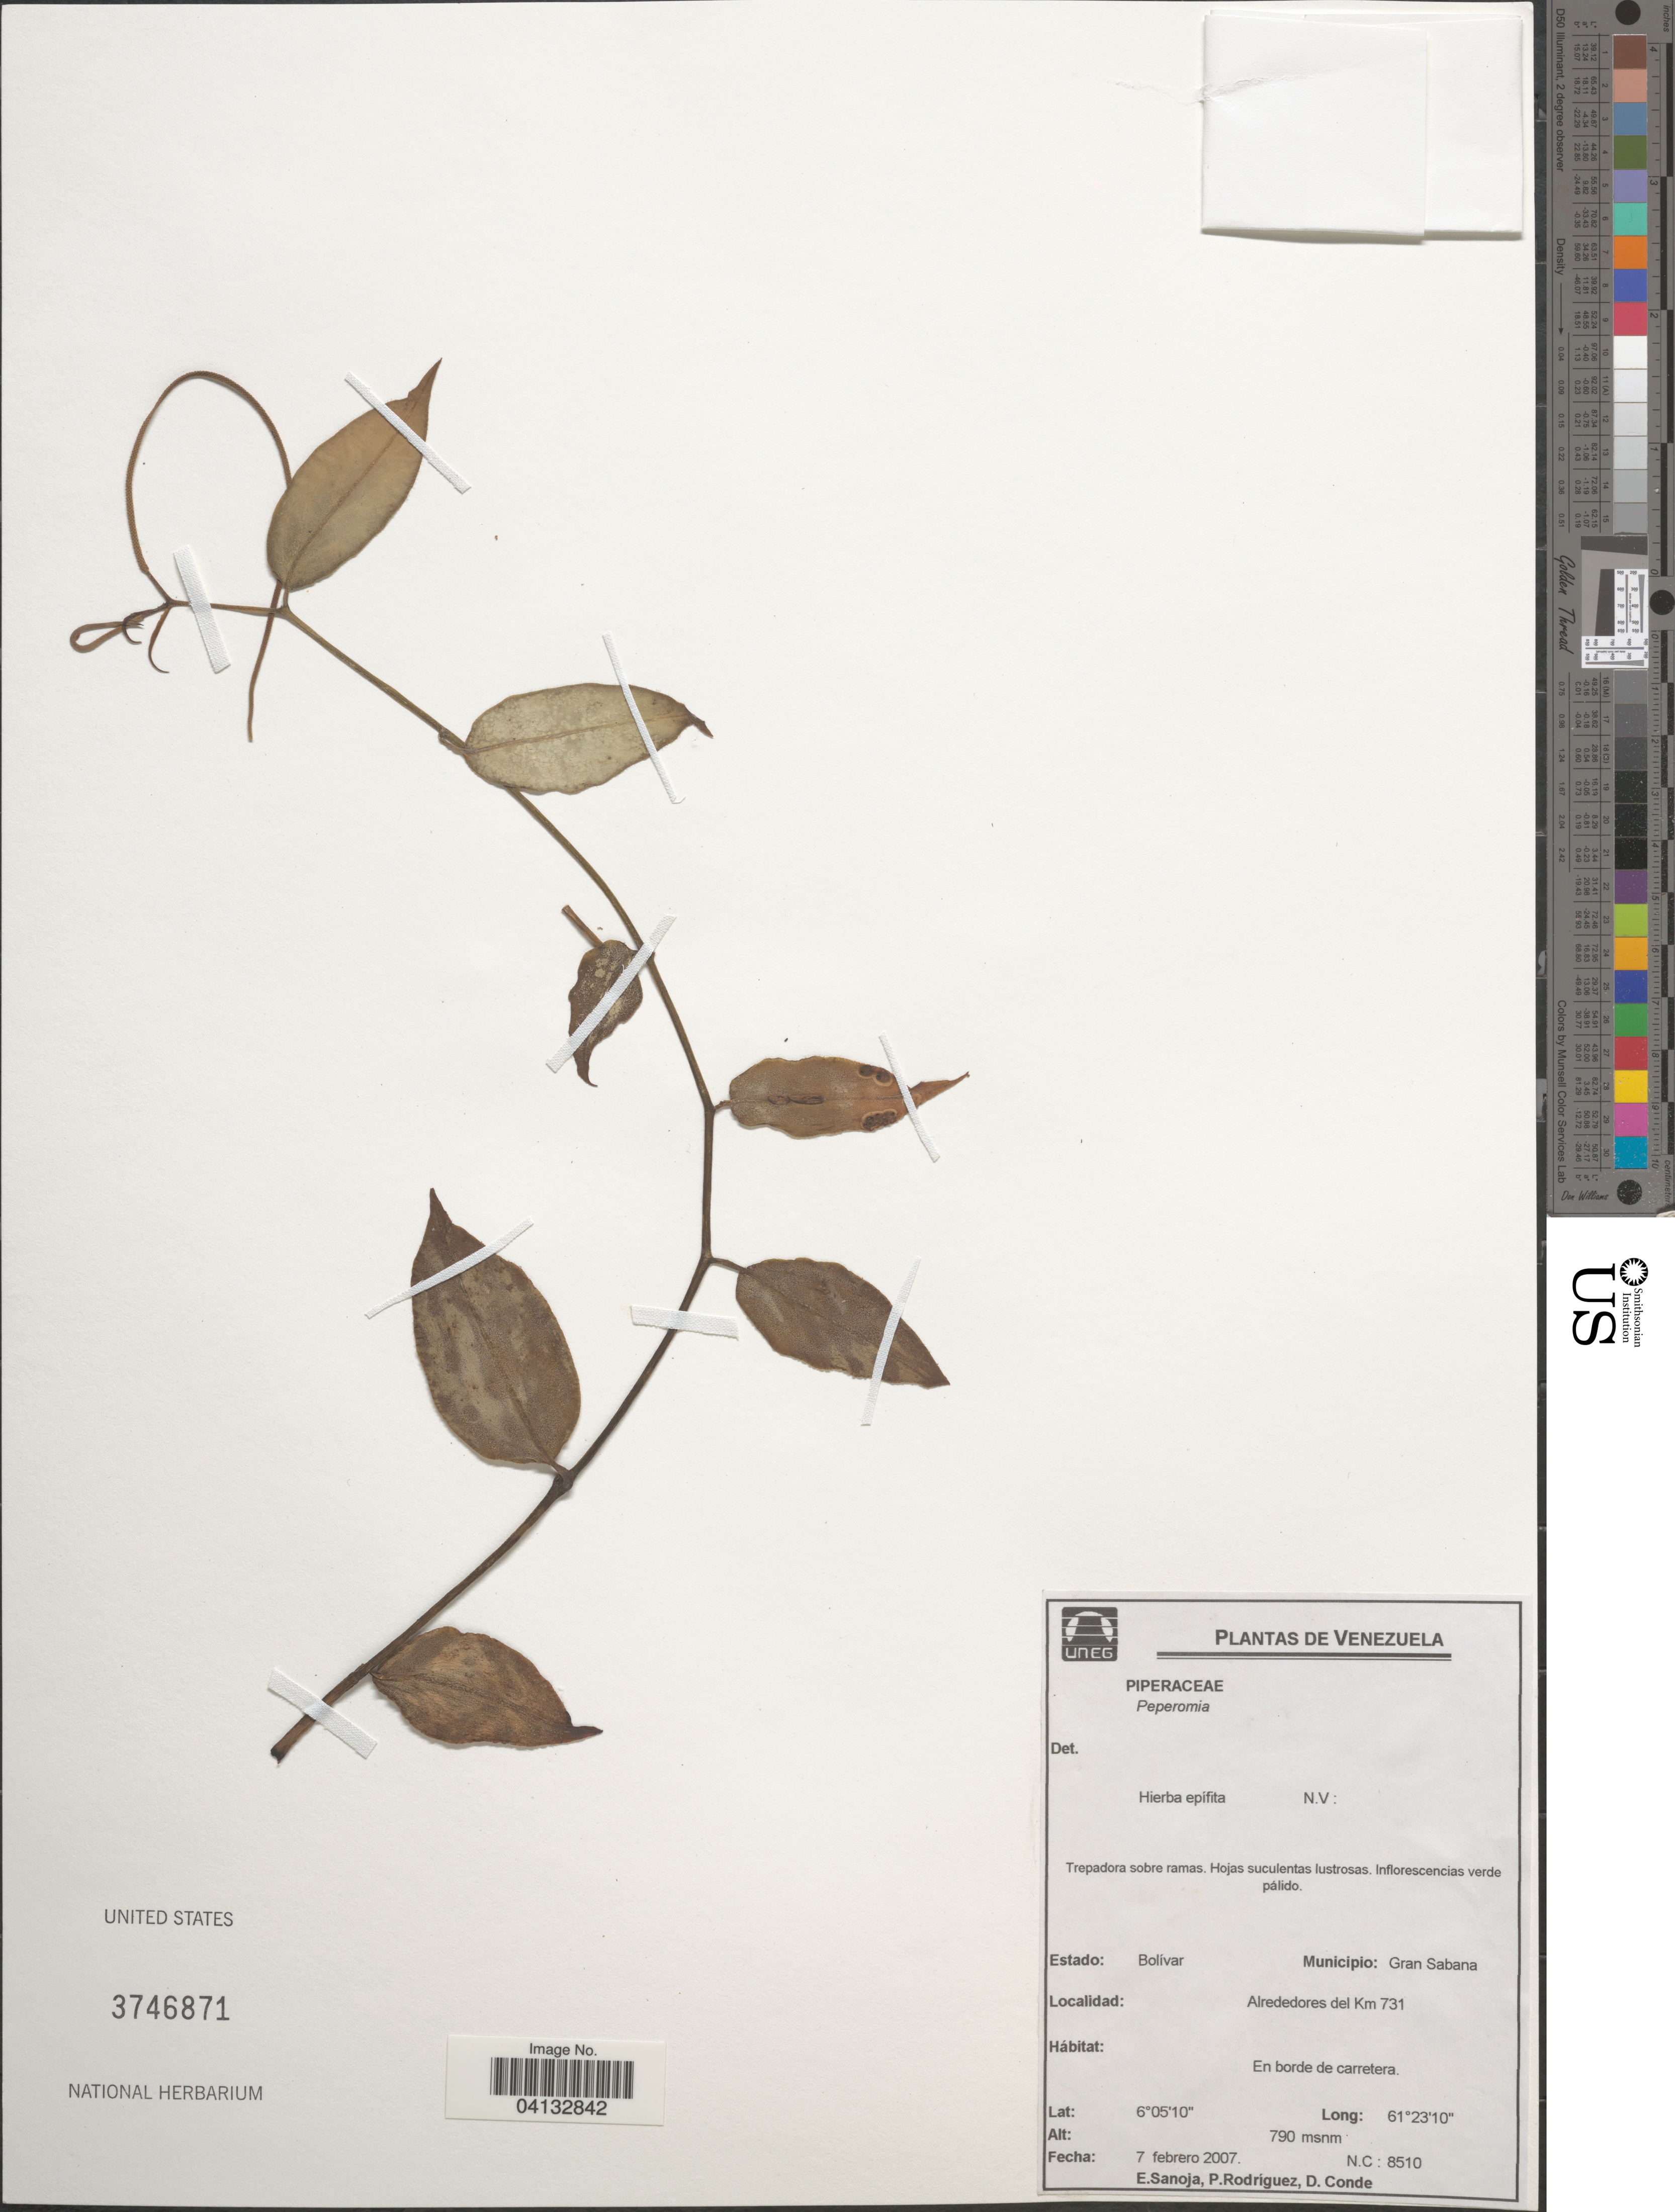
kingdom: Plantae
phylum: Tracheophyta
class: Magnoliopsida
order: Piperales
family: Piperaceae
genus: Peperomia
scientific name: Peperomia macrostachya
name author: (Vahl) A. Dietr.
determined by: Jiménez, José Estaban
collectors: E. Sanoja, P. Rodríguez & D. Conde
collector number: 8510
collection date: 2007-02-07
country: Venezuela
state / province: Bolivar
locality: Municipio: Gran Sabana. Alrededores del Km 731.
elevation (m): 790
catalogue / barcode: US 3746871